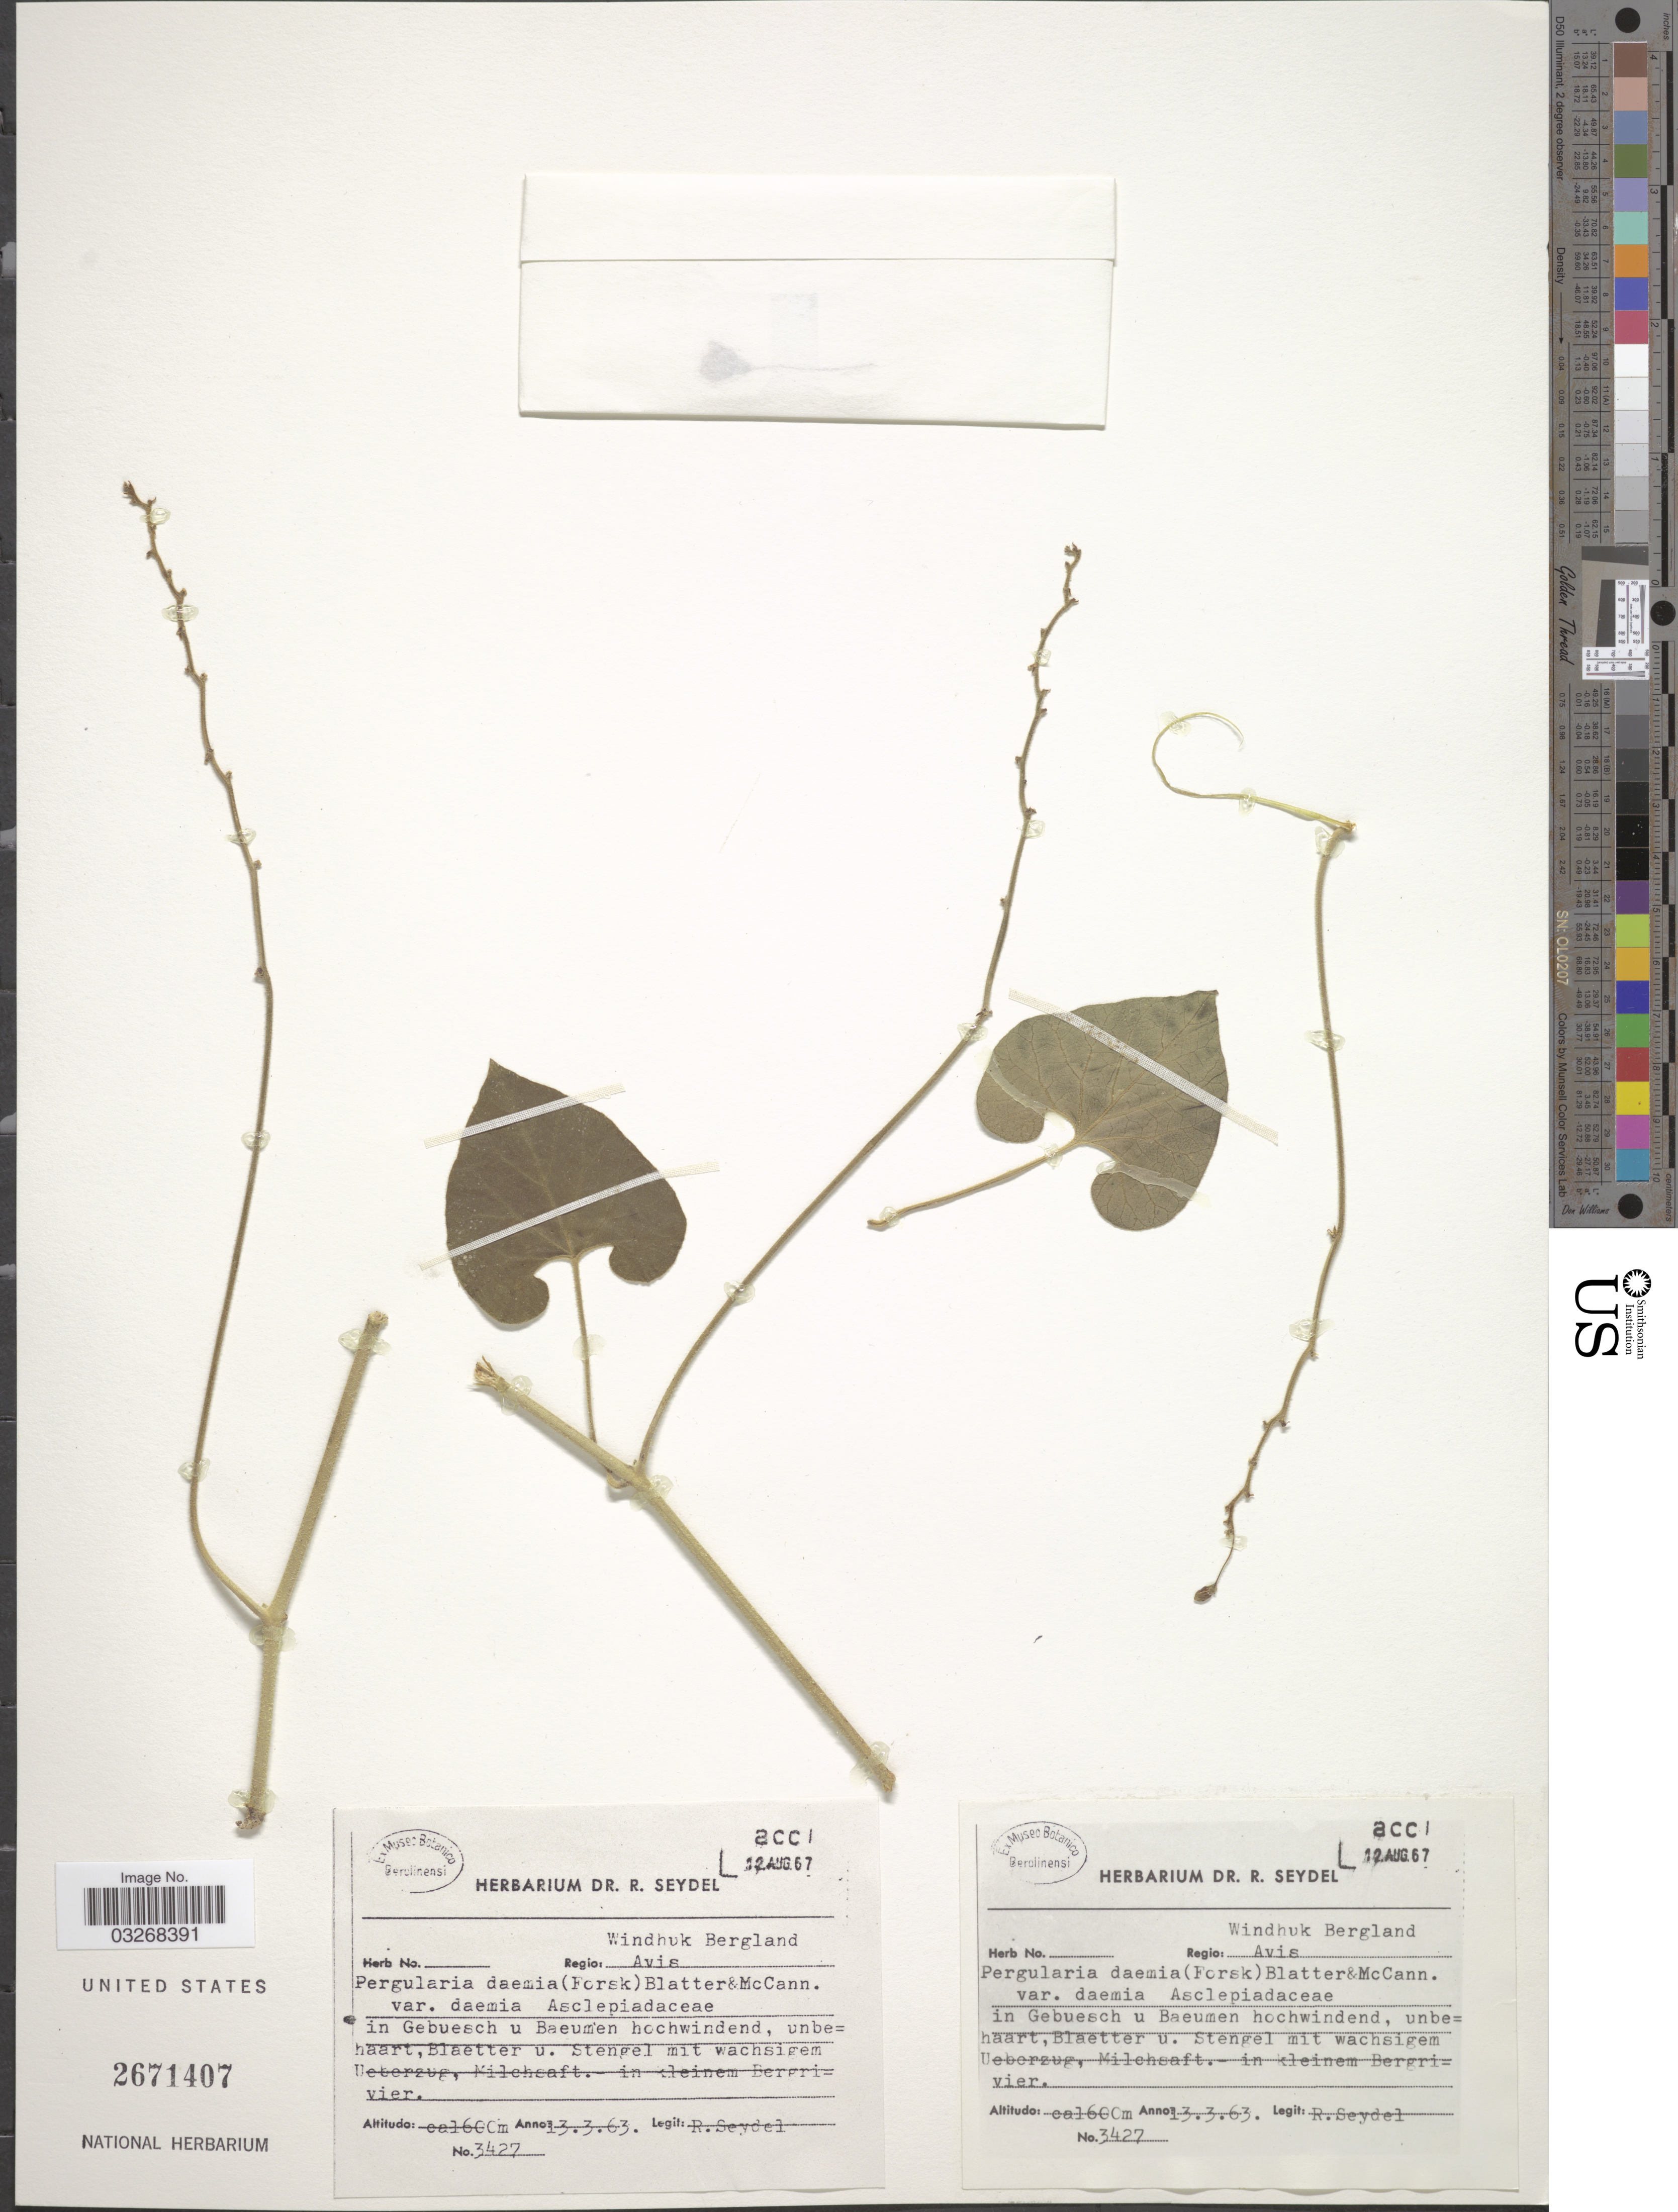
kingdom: Plantae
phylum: Tracheophyta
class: Magnoliopsida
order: Gentianales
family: Apocynaceae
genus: Pergularia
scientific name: Pergularia daemia var. daemia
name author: (Forssk.) Chiov.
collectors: R. Seydel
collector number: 3427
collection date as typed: Transcribed d/m/y: 13/3/63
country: Namibia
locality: Windhuk Bergland. Regio: Avis.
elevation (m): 1600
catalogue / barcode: US 2671407